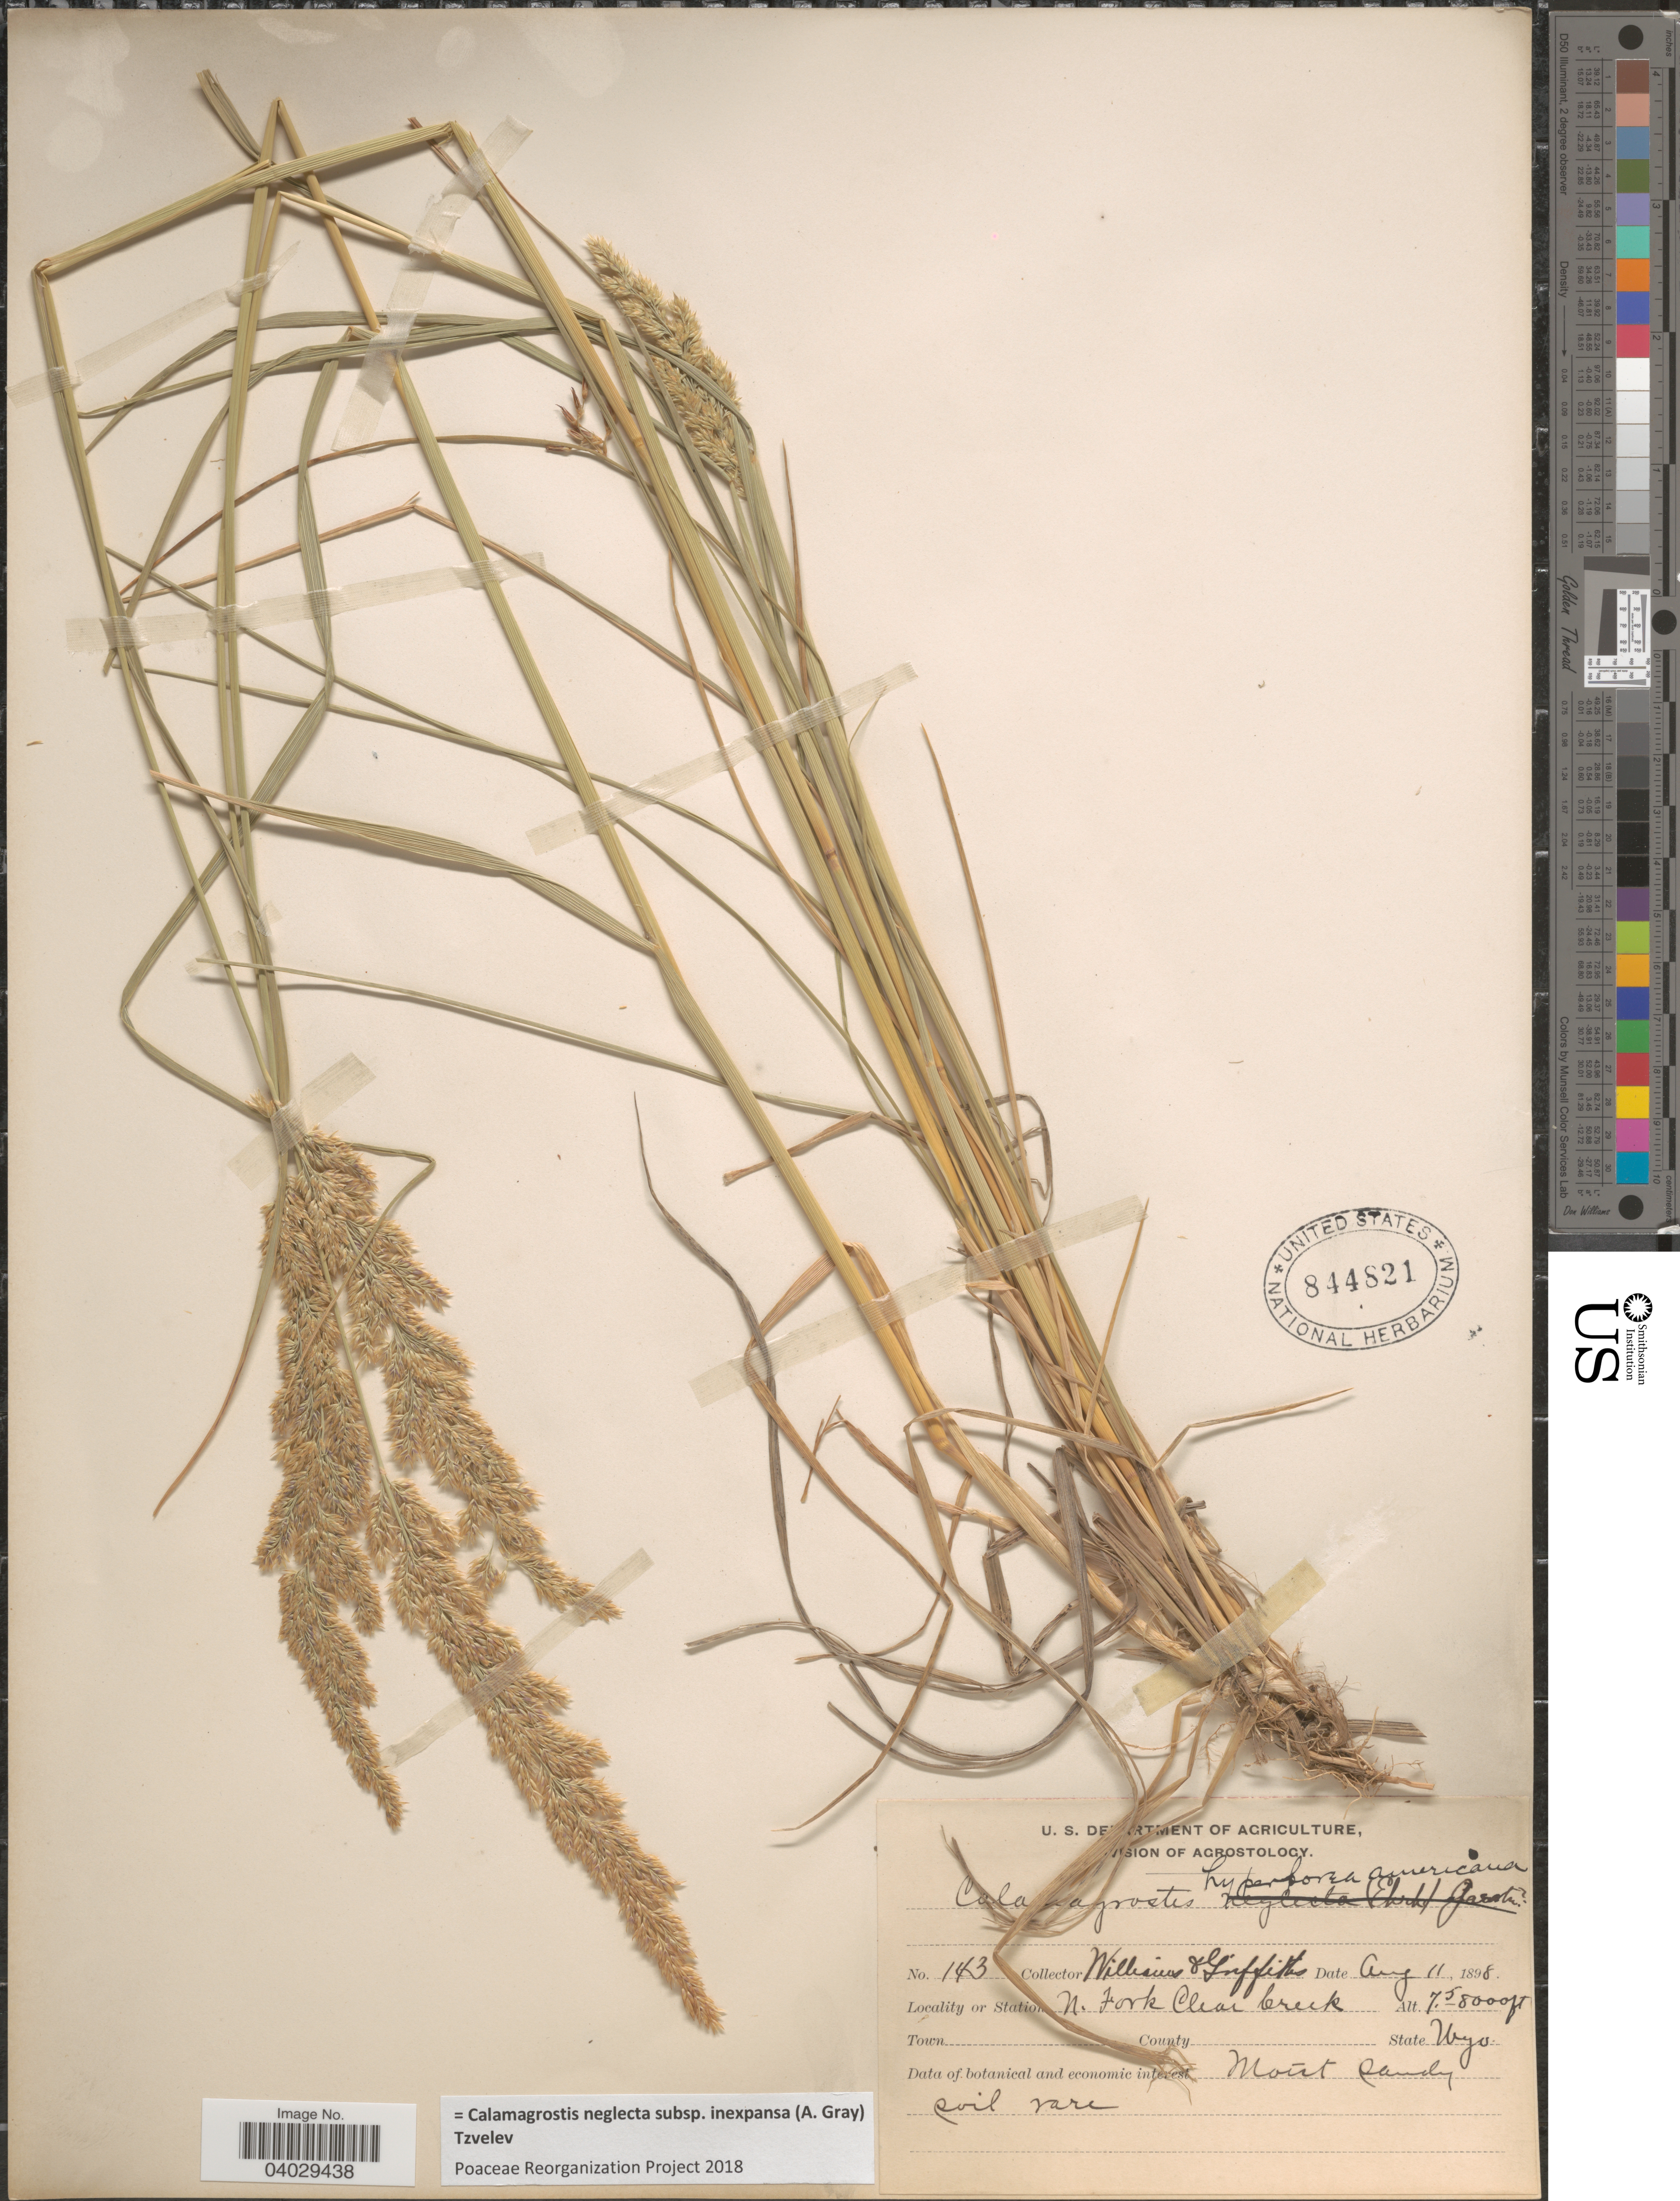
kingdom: Plantae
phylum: Tracheophyta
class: Liliopsida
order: Poales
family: Poaceae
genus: Calamagrostis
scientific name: Calamagrostis neglecta subsp. inexpansa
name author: (A. Gray) Tzvelev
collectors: -- Williams & -- Griffiths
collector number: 143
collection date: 1898-08-11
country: United States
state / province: Wyoming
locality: Station N. Fork Clear Creek.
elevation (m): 2286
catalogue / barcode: US 844821